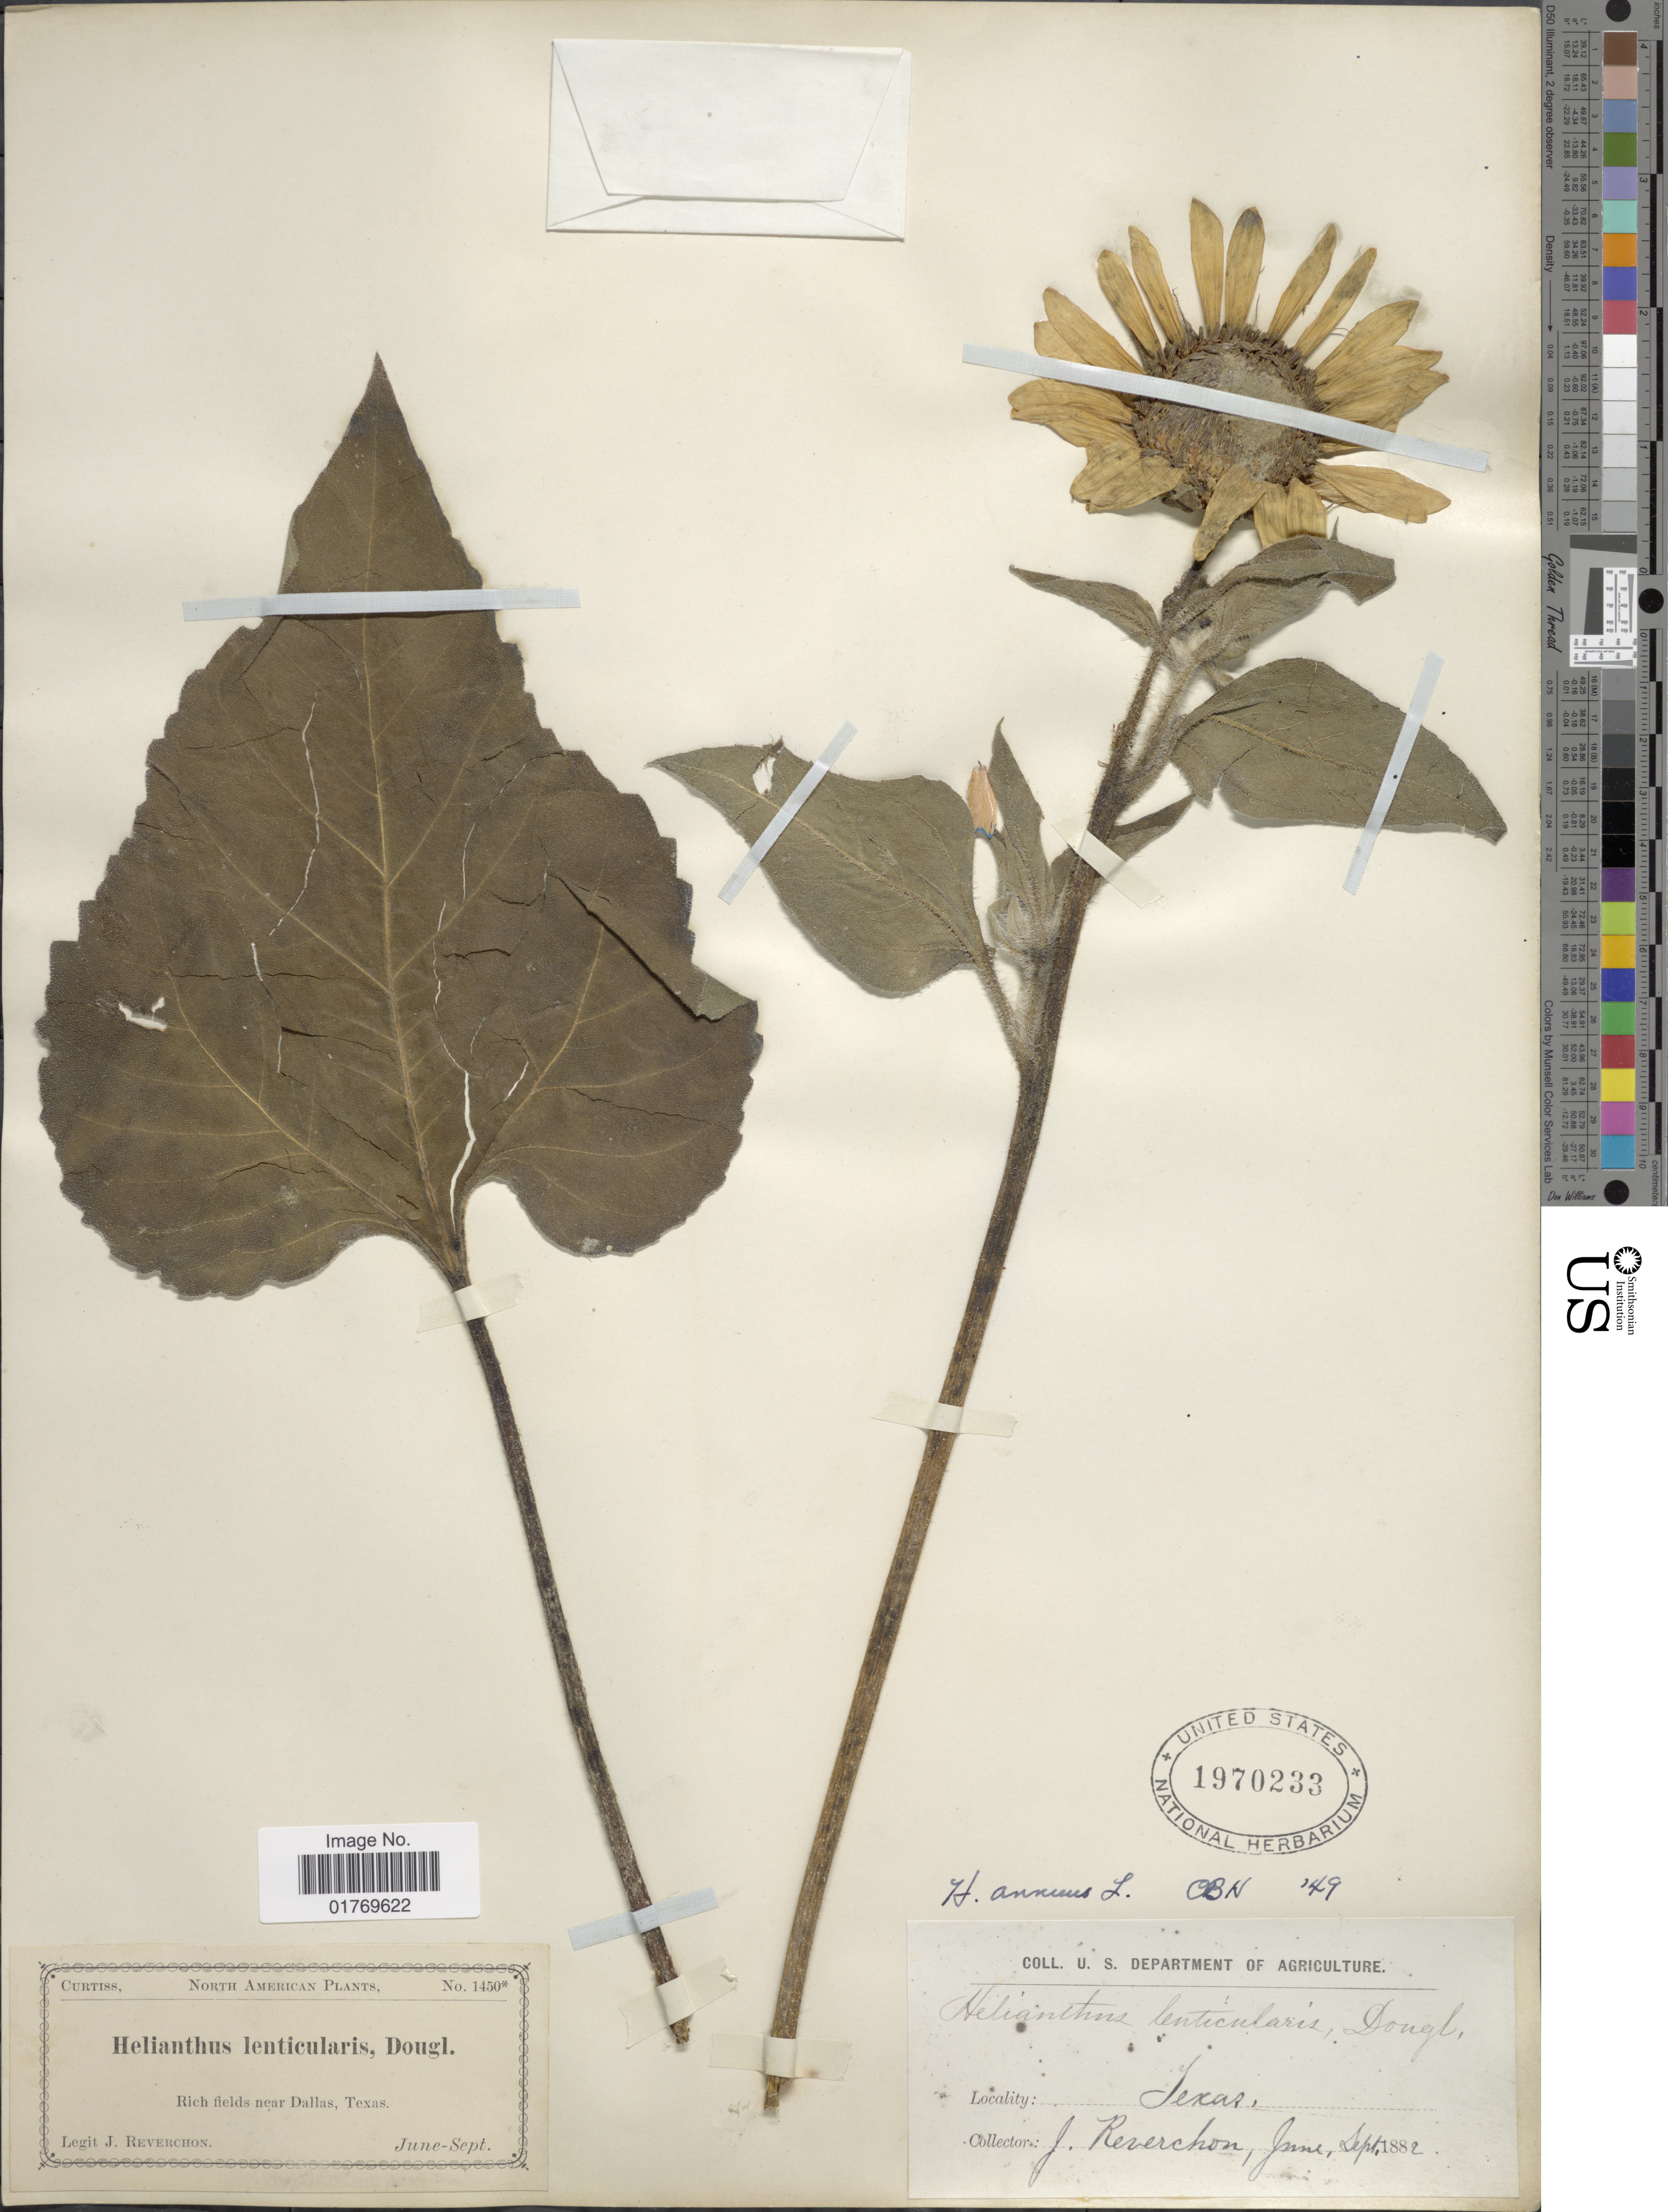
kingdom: Plantae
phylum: Tracheophyta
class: Magnoliopsida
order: Asterales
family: Asteraceae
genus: Helianthus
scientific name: Helianthus annuus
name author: L.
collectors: J. Reverchon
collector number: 1450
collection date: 1882-06/1882-09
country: United States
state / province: Texas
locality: Rich fields near Dallas, Texas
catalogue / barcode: US 1970233